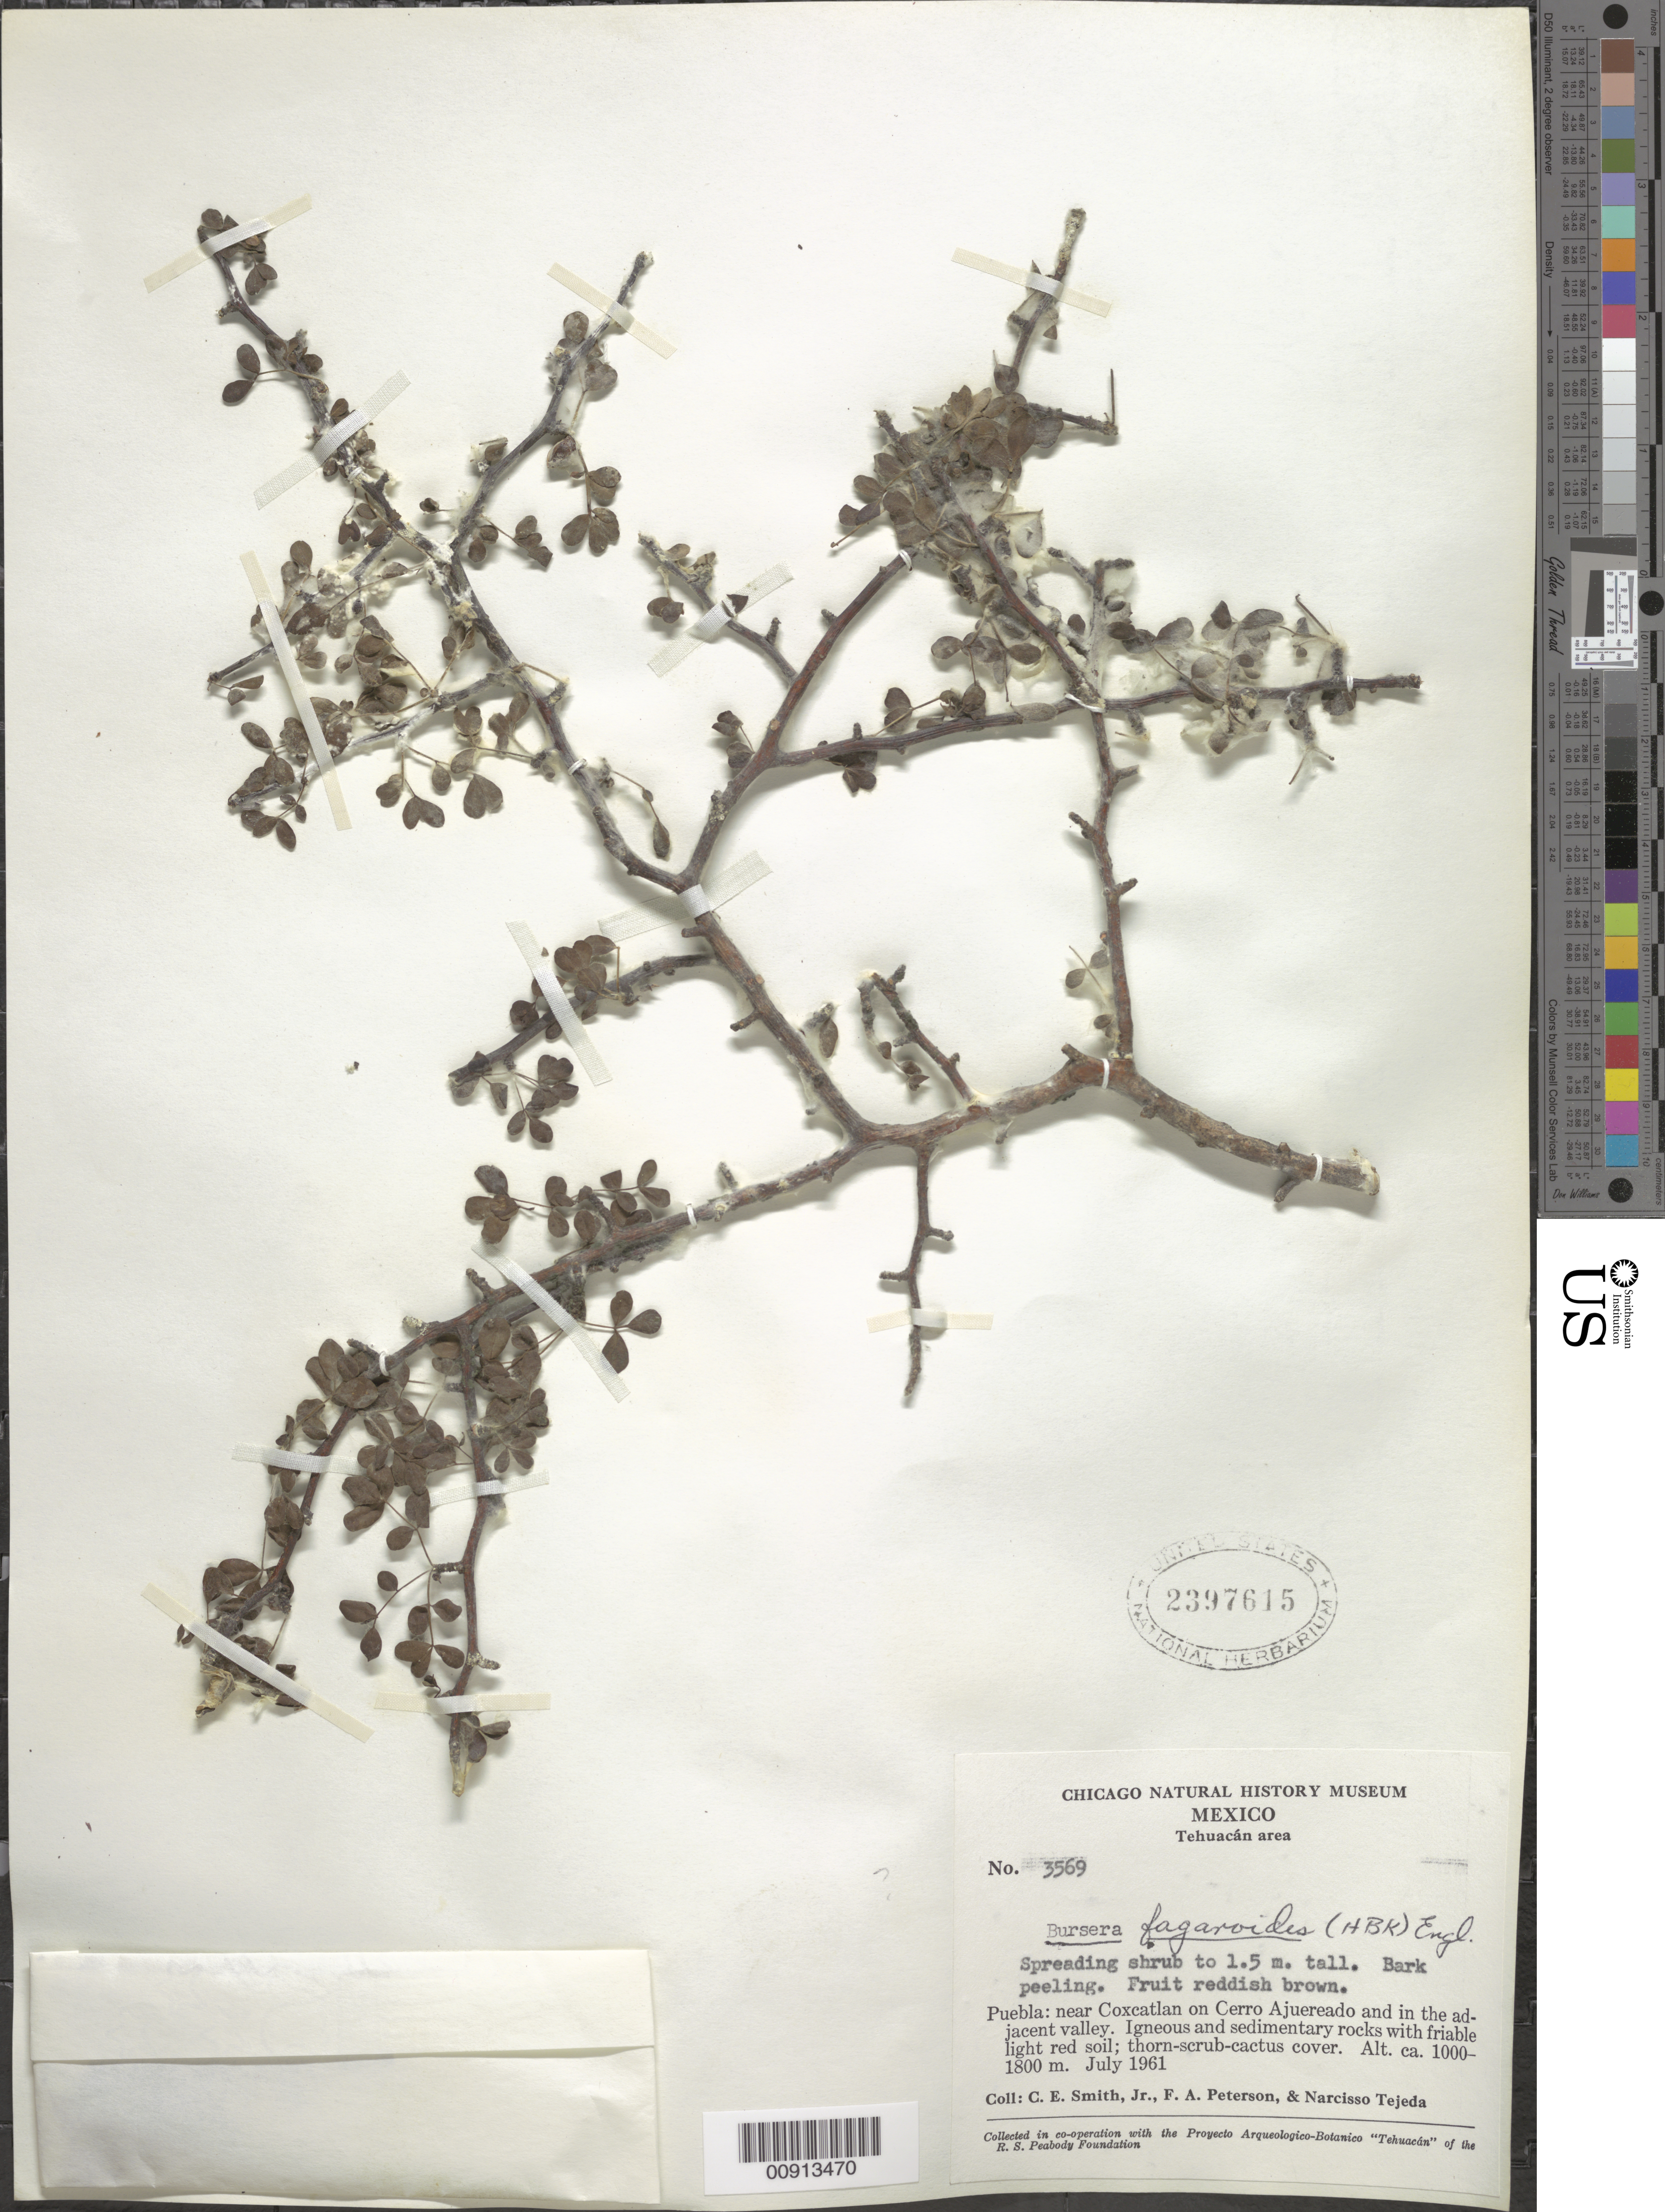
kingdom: Plantae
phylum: Tracheophyta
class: Magnoliopsida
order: Sapindales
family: Burseraceae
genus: Bursera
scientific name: Bursera inaguensis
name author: Britton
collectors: C. E. Smith Jr., F. A. Peterson & N. Tejeda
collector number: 3569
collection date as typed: Jul 1961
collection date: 1961-07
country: Mexico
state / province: Puebla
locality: Puebla: near Coxcatlan on Cerro Ajuereado and in the adjacent valley.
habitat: Igneous and sedimentary rocks with friable light red soil; thorn-scrub-cactus cover.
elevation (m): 1800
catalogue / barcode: US 2397615